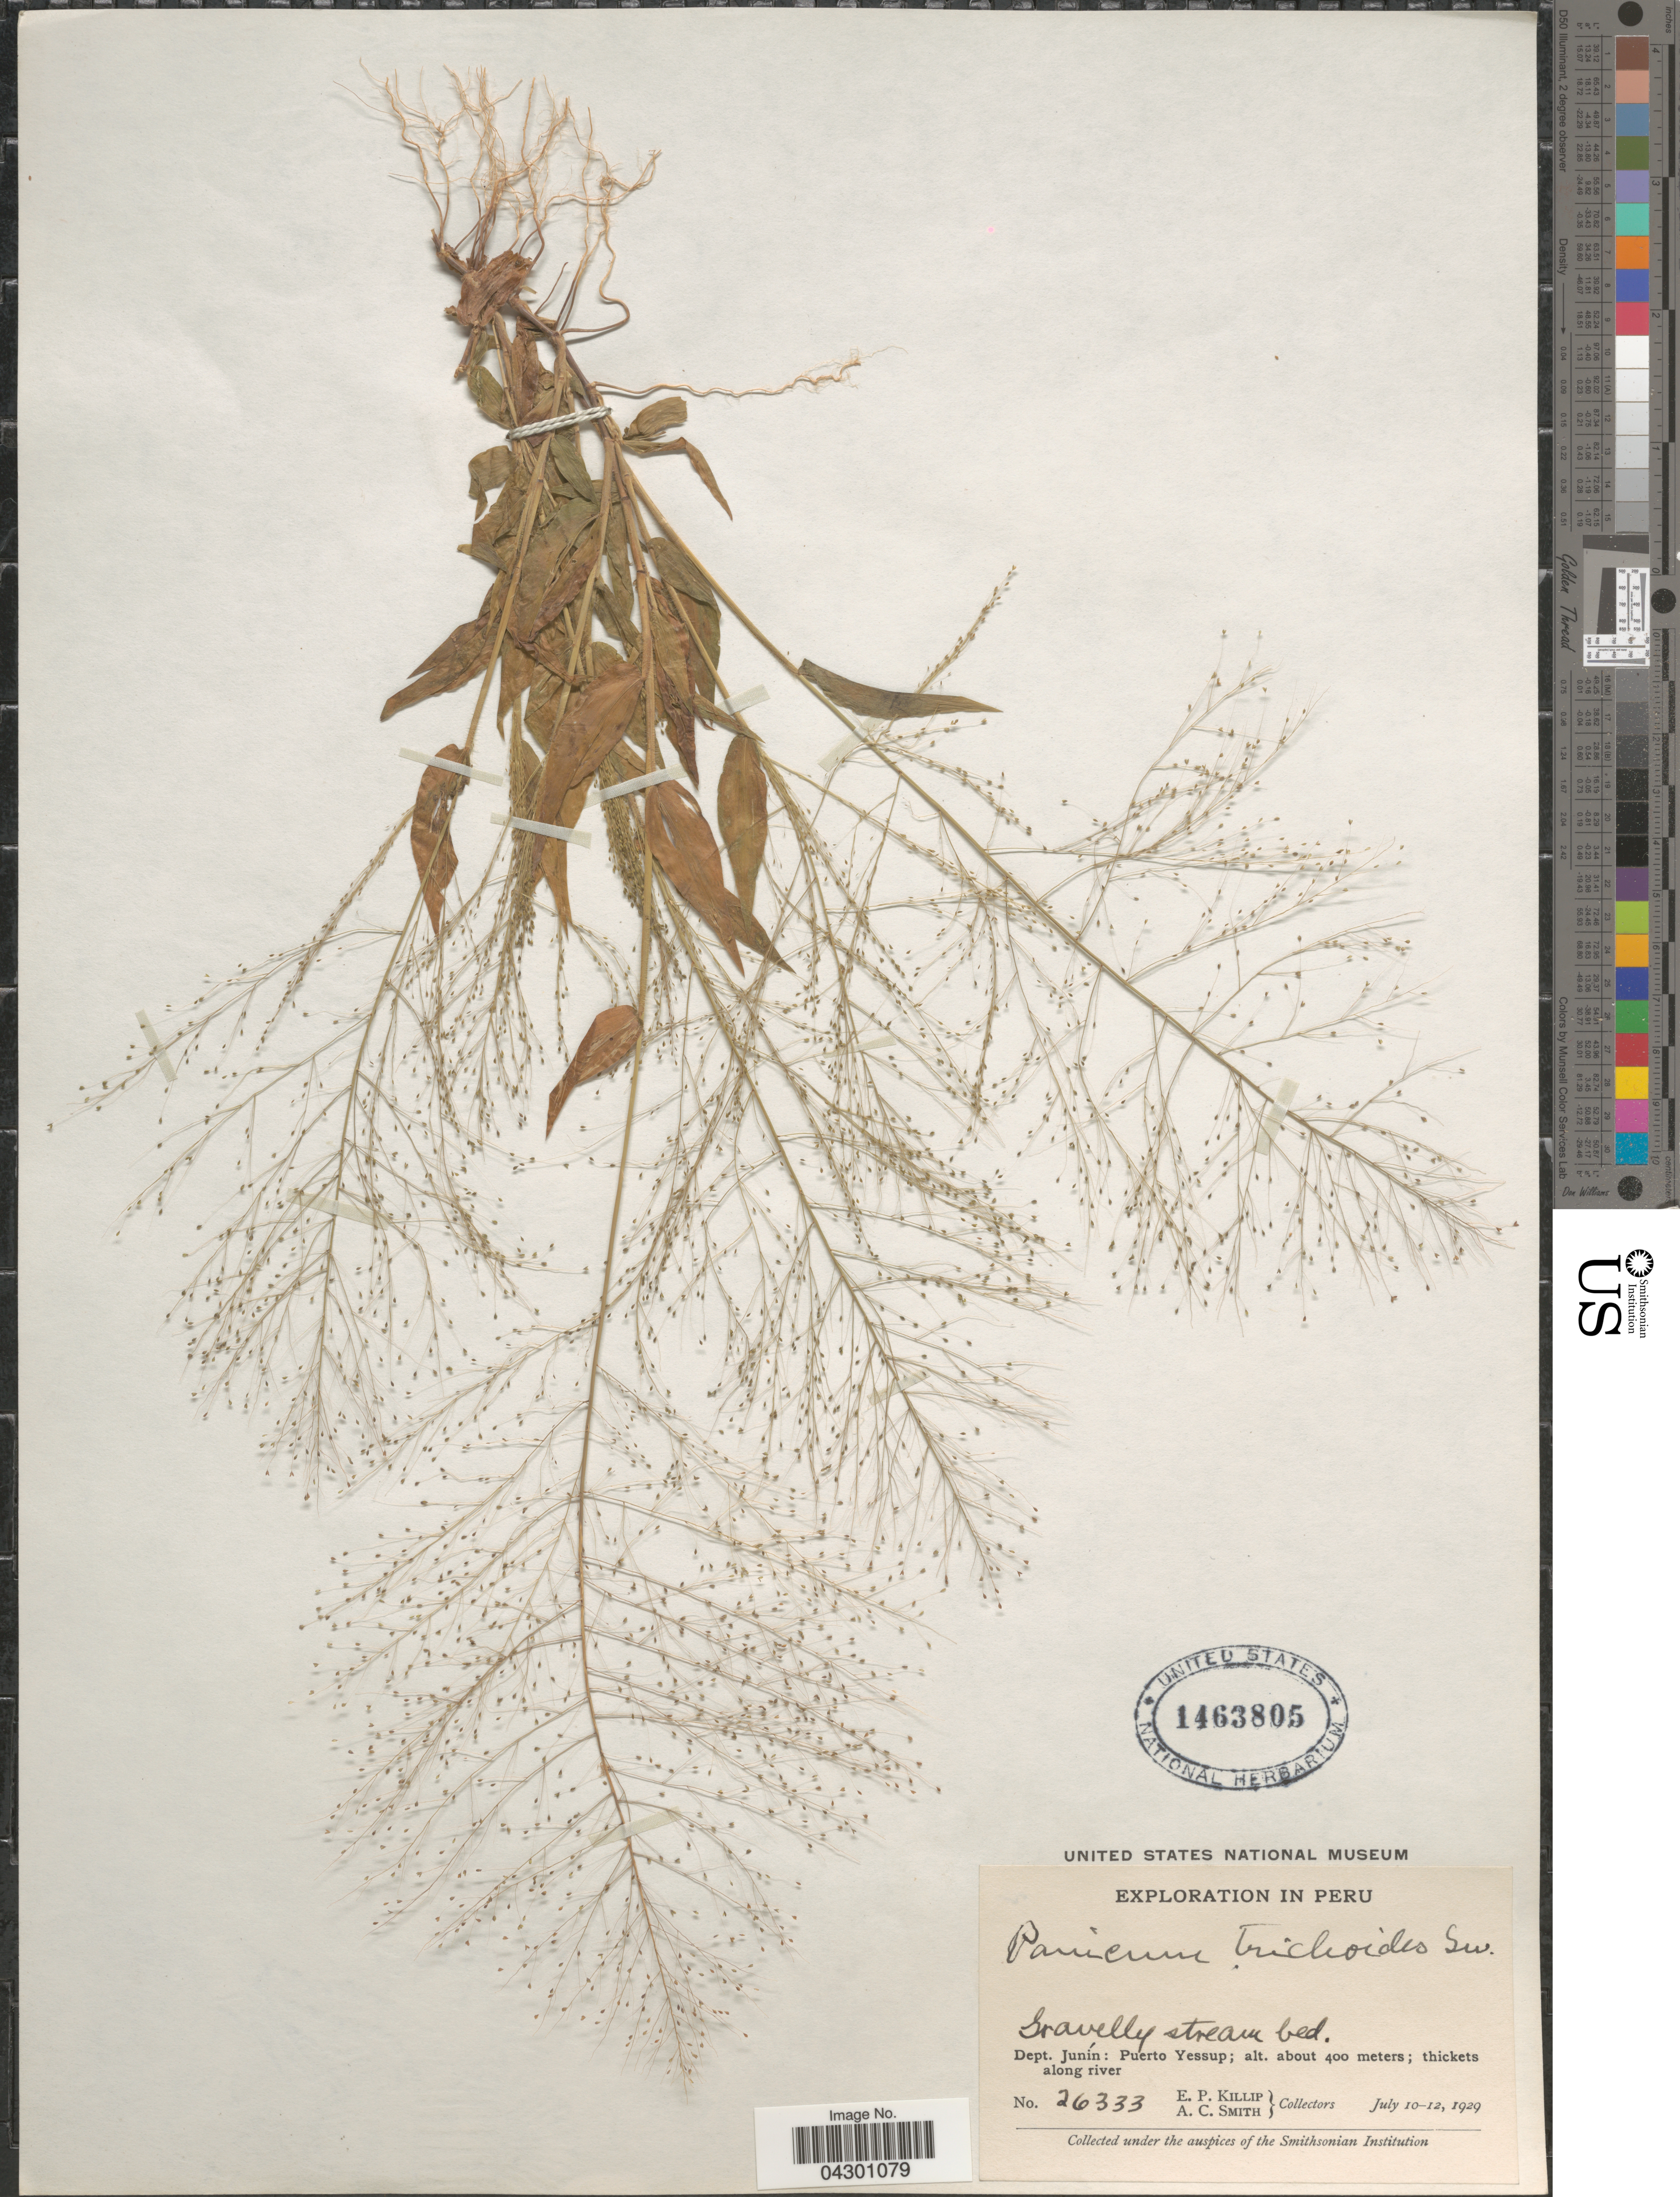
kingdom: Plantae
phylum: Tracheophyta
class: Liliopsida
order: Poales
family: Poaceae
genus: Panicum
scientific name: Panicum trichoides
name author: Sw.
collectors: E. P. Killip & A. C. Smith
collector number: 26333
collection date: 1929-07-10/1929-07-12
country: Peru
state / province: Junín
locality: Exploration in Peru. Dept. Junín: Puerto Yessup.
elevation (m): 400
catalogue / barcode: US 1463805